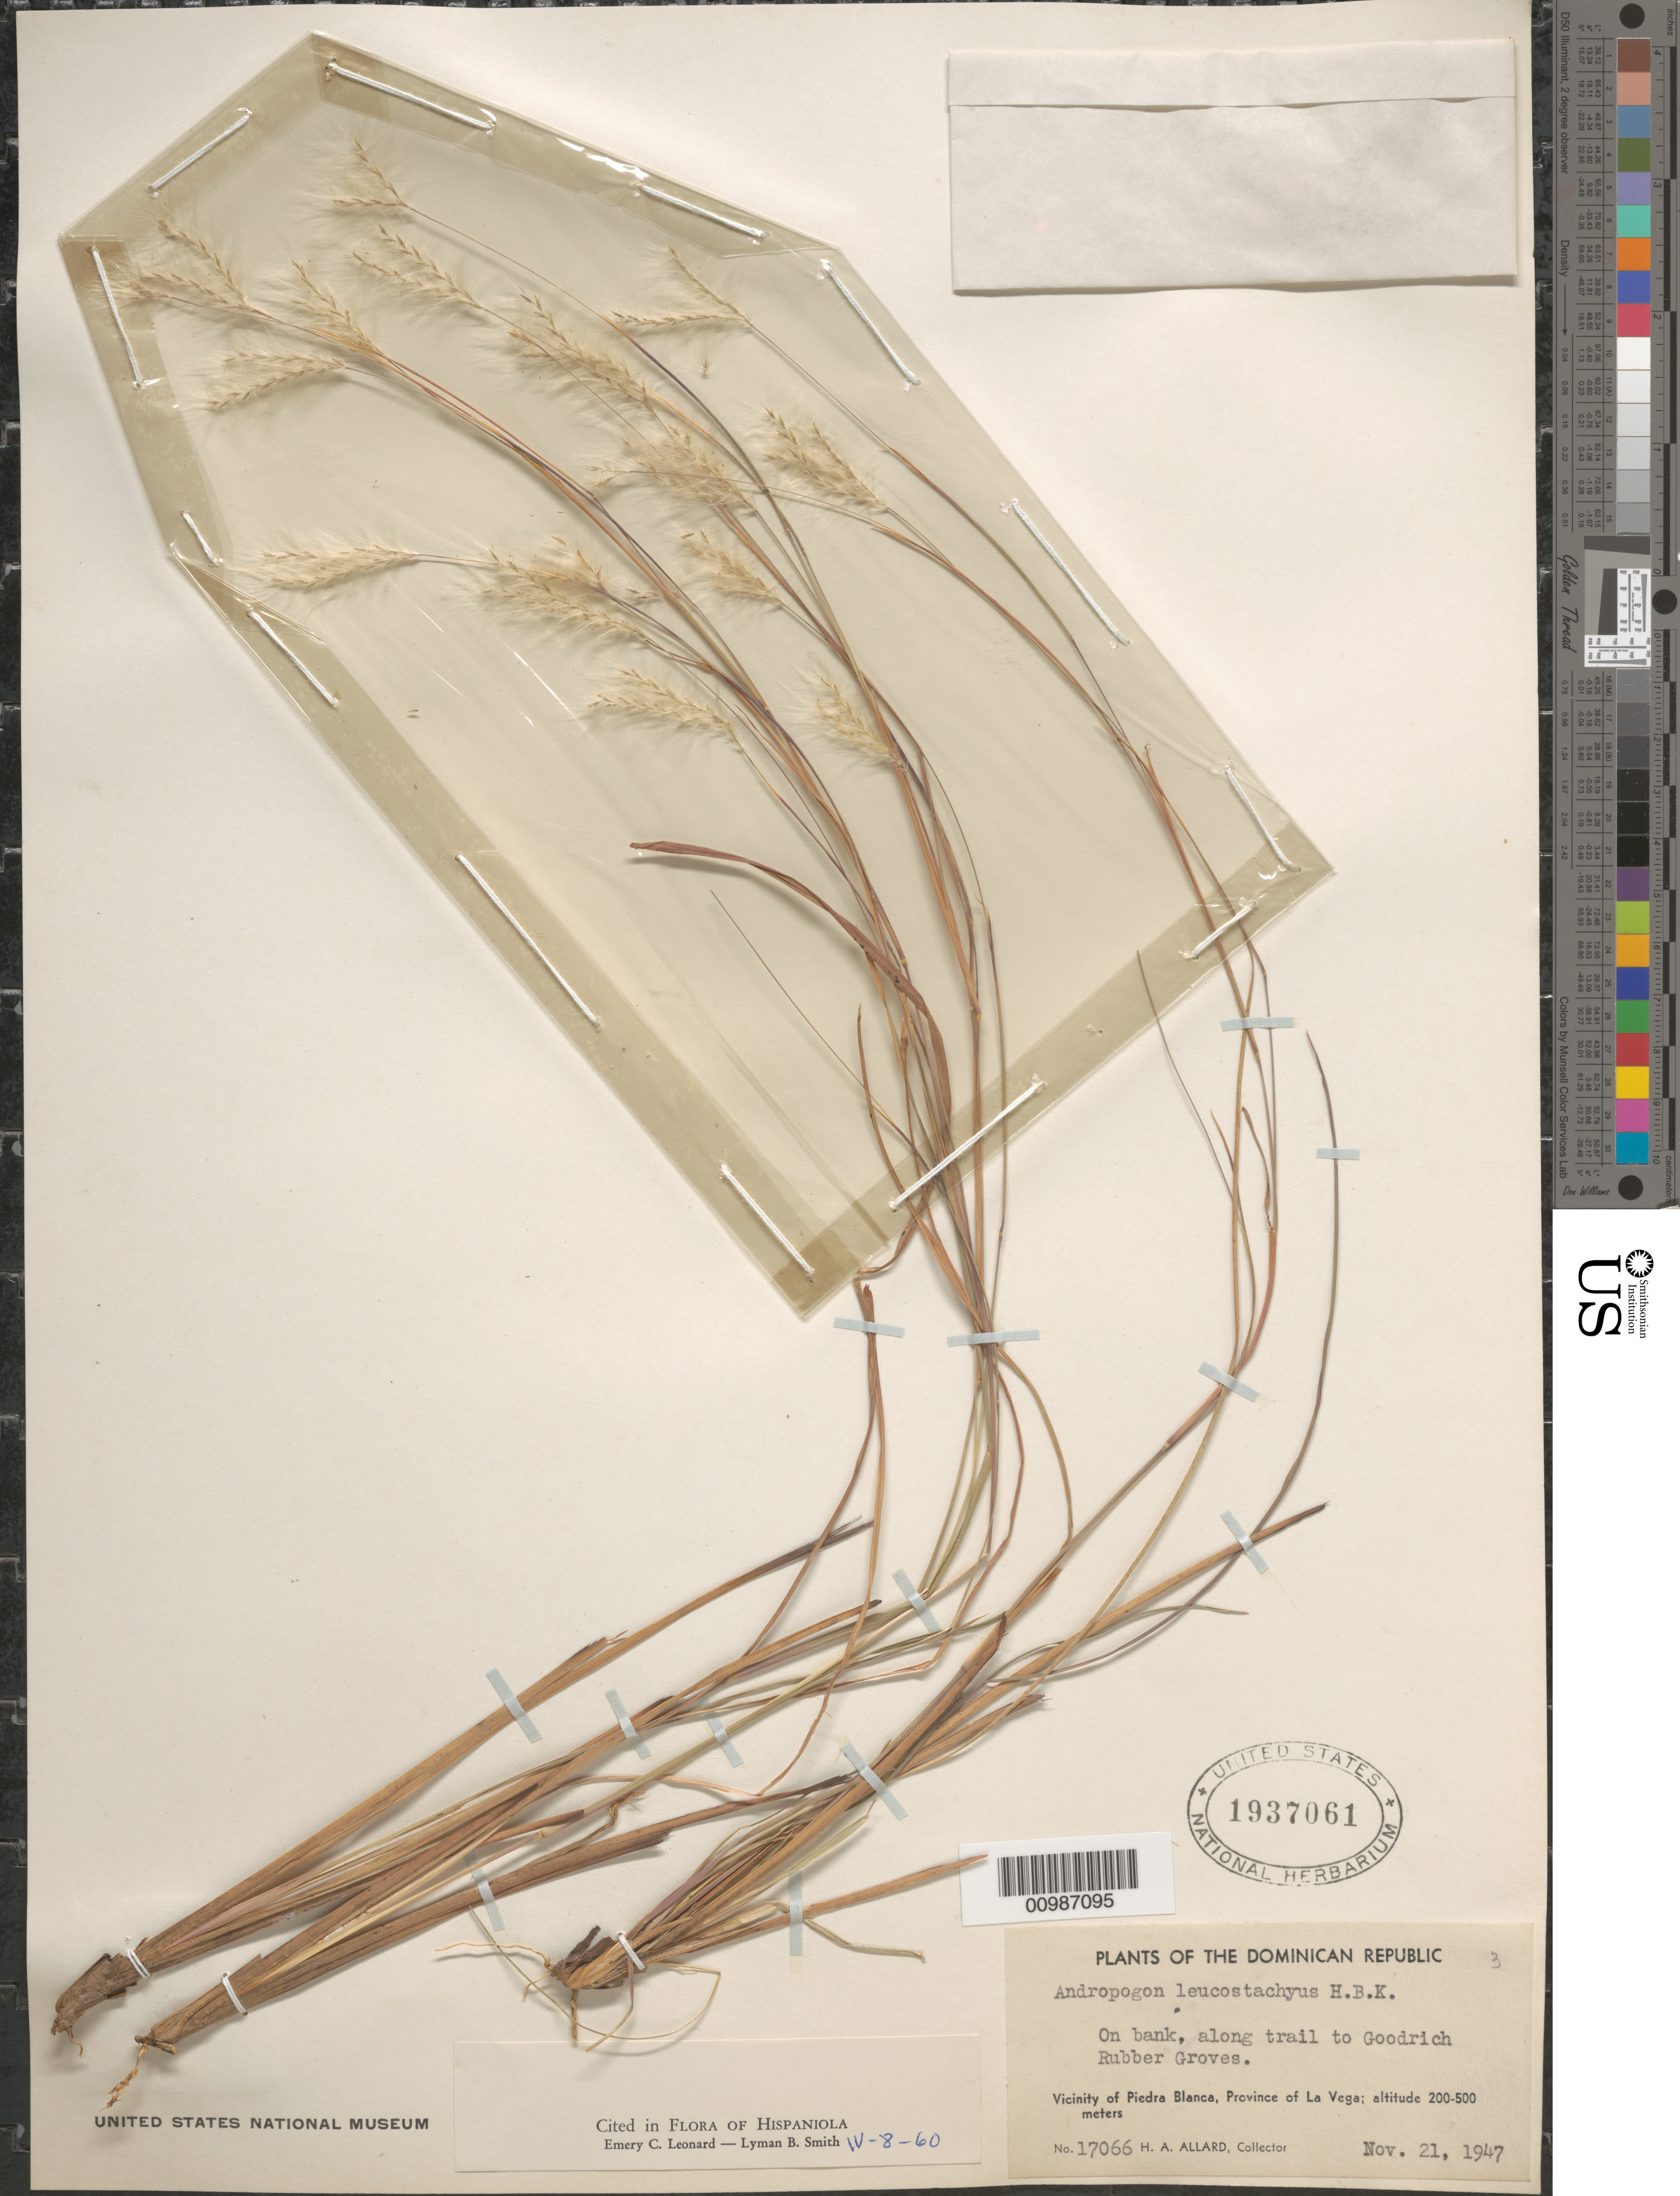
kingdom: Plantae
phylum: Tracheophyta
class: Liliopsida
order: Poales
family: Poaceae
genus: Andropogon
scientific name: Andropogon leucostachyus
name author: Kunth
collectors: H. A. Allard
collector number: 17066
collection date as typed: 21 Nov 1947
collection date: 1947-11-21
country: Dominican Republic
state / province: La Vega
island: Hispaniola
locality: vicinity of Piedra Blanca, towards Goodrich Rubber Groves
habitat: on bank, along trail to groves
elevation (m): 200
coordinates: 0 N, 0 E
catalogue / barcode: US 1937061